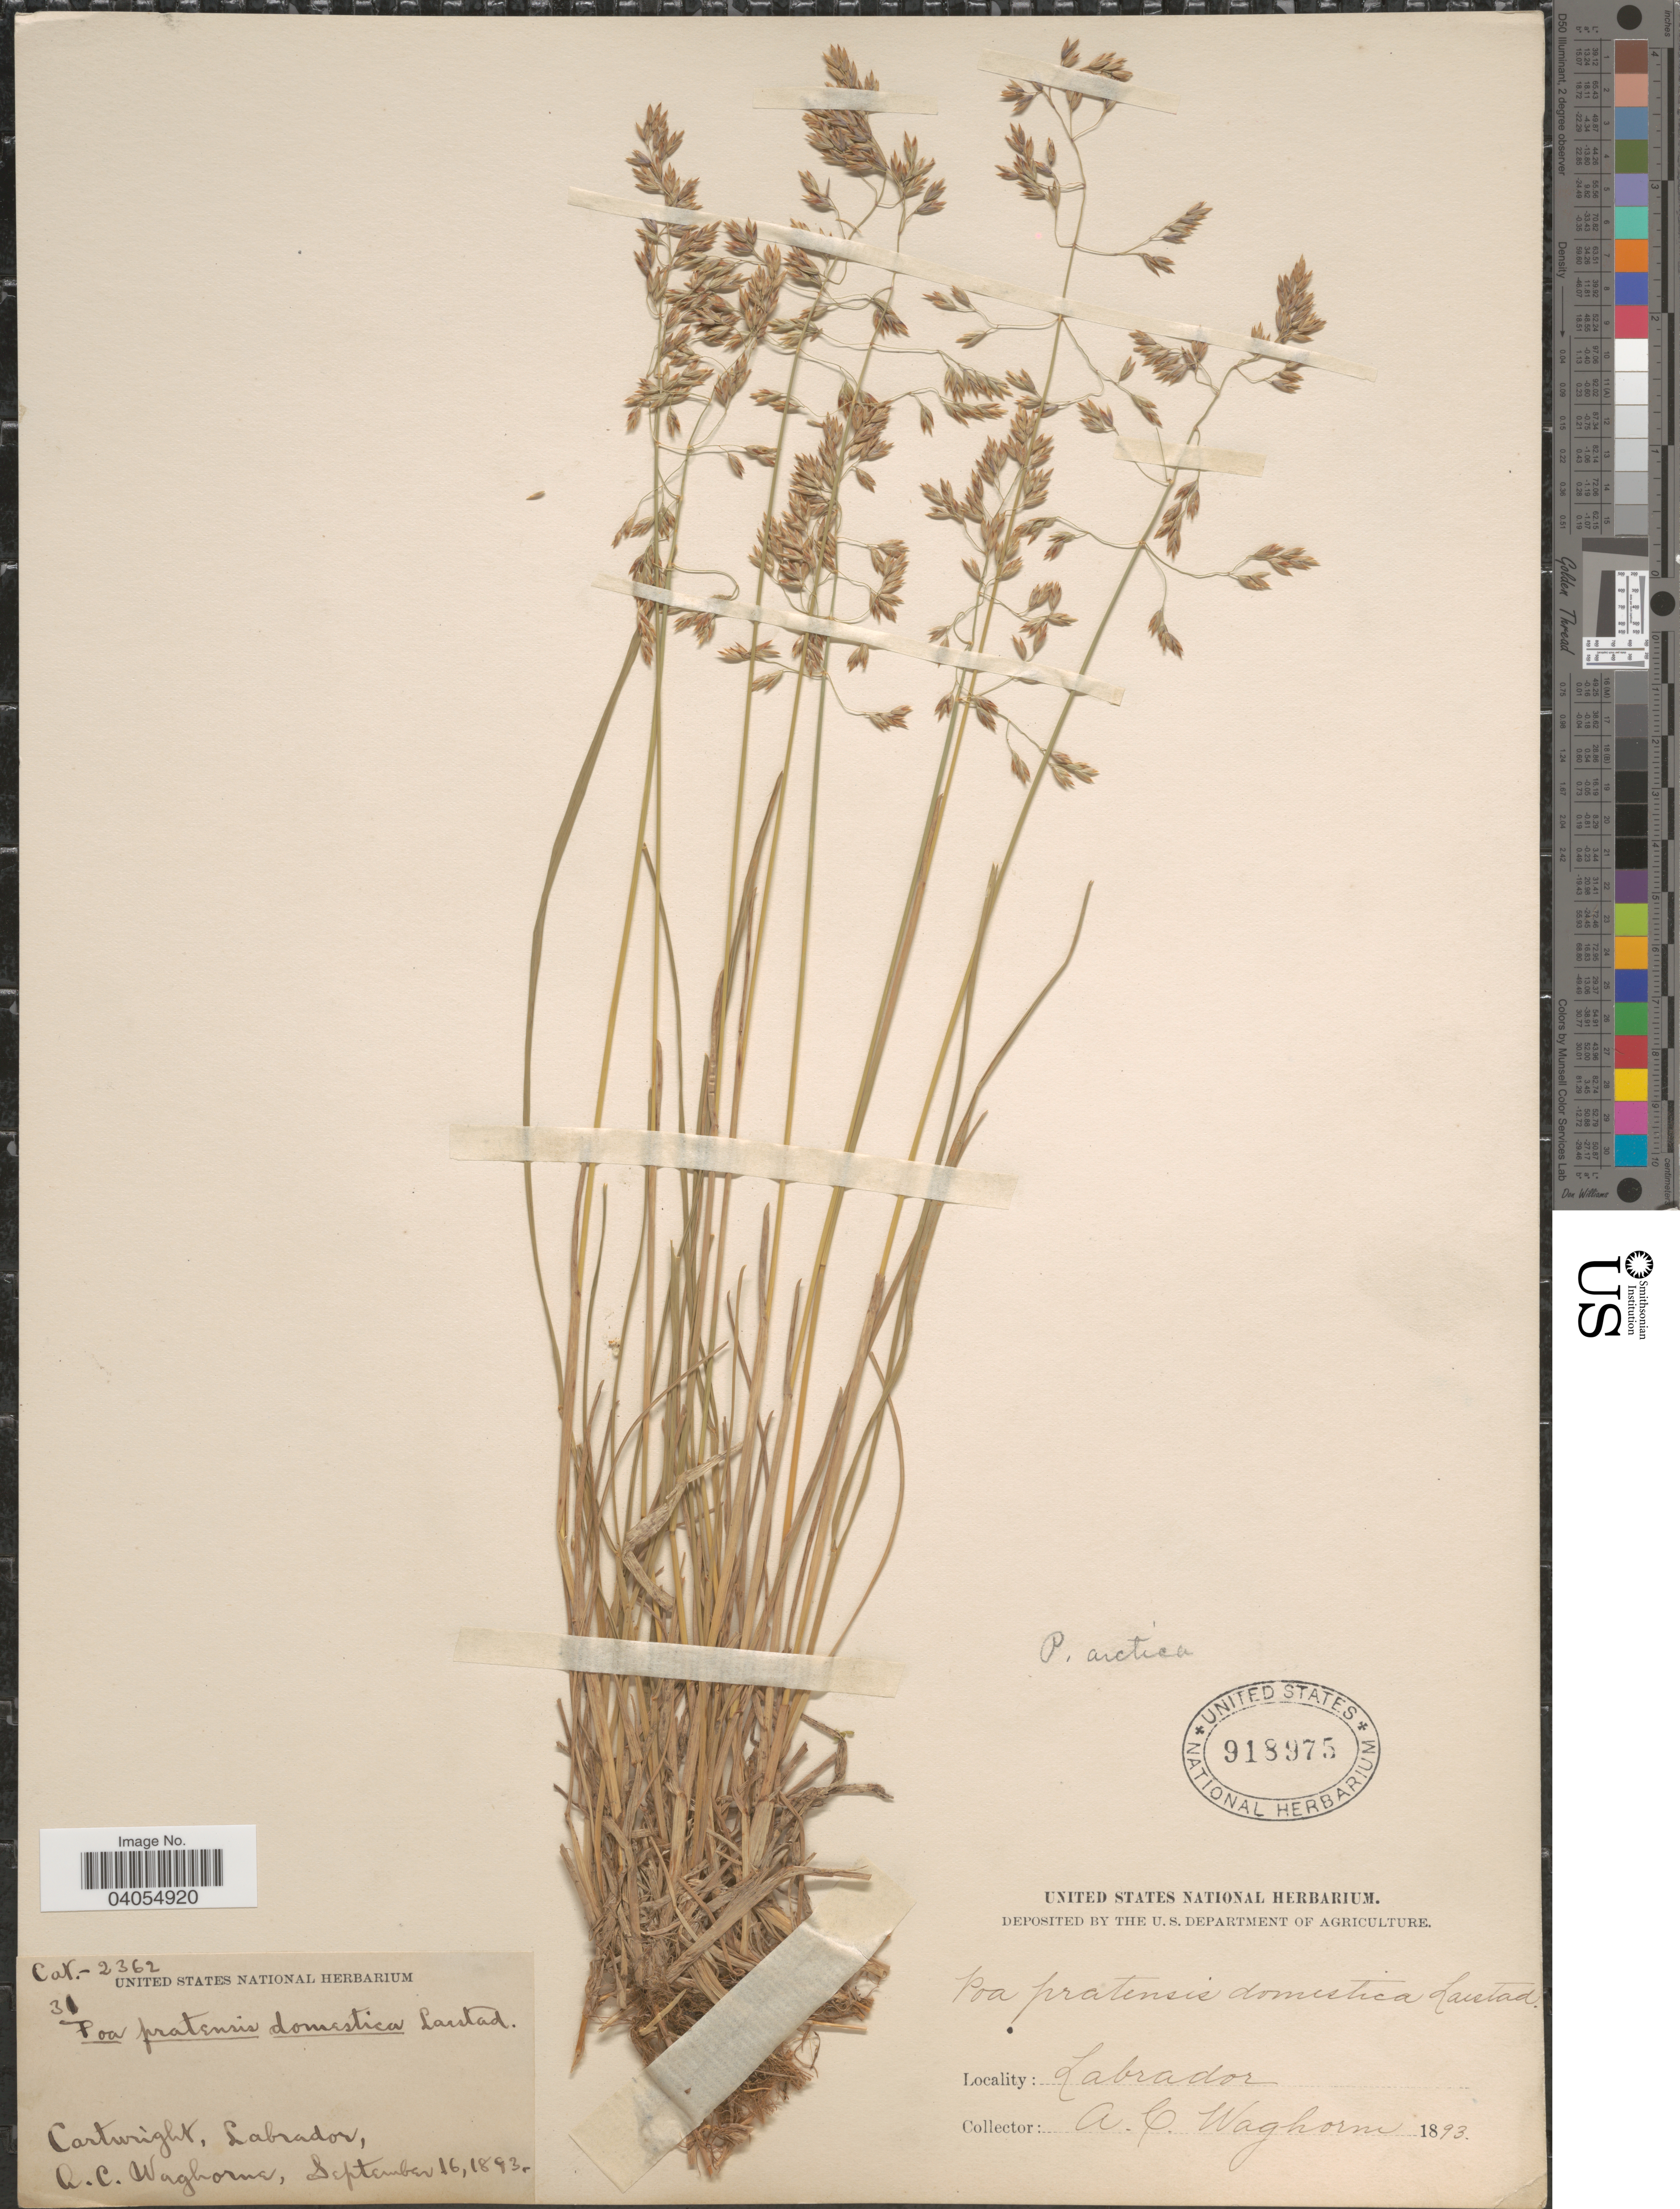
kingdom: Plantae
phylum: Tracheophyta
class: Liliopsida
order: Poales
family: Poaceae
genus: Poa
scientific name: Poa arctica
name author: R. Br.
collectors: A. Waghorne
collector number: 31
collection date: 1893-09-16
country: Canada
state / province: Newfoundland and Labrador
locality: Cartwright, Labrador.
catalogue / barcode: US 918975